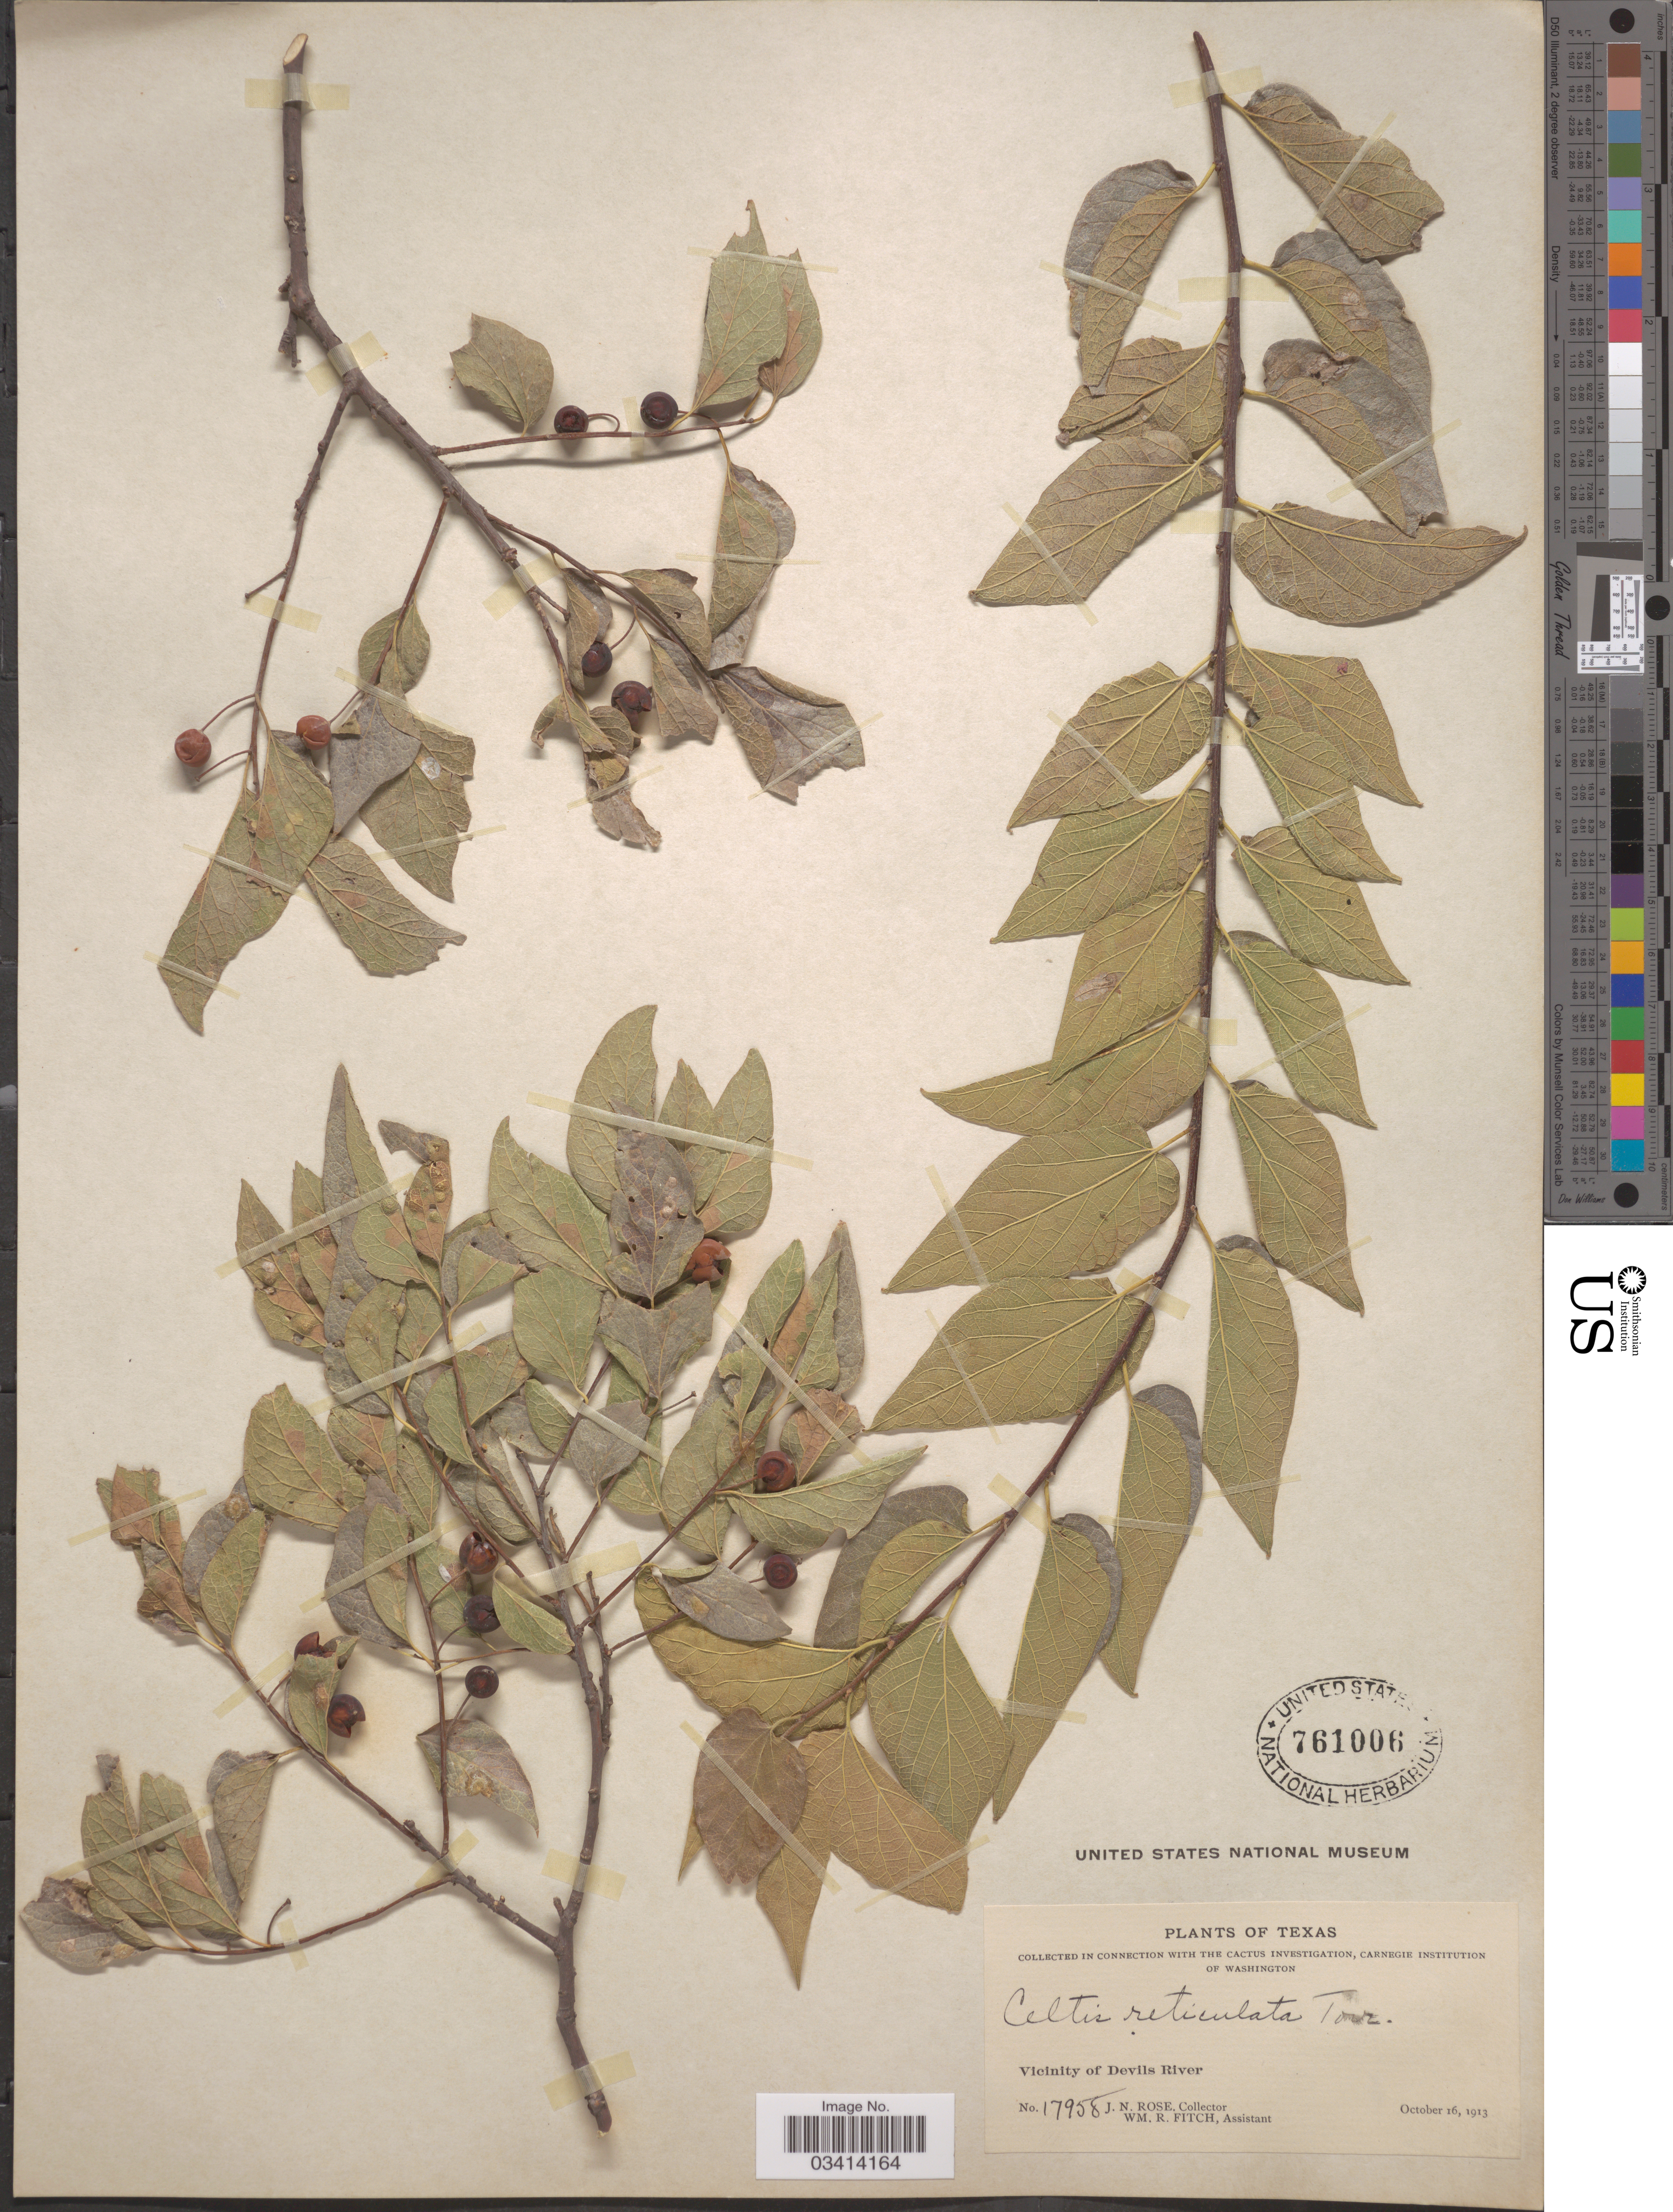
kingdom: Plantae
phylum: Tracheophyta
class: Magnoliopsida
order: Rosales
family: Cannabaceae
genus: Celtis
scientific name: Celtis reticulata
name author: Torr.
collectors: J. N. Rose & W. R. Fitch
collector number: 17958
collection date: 1913-10-16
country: United States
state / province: Texas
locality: Vicinity of Devils River.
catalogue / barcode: US 761006